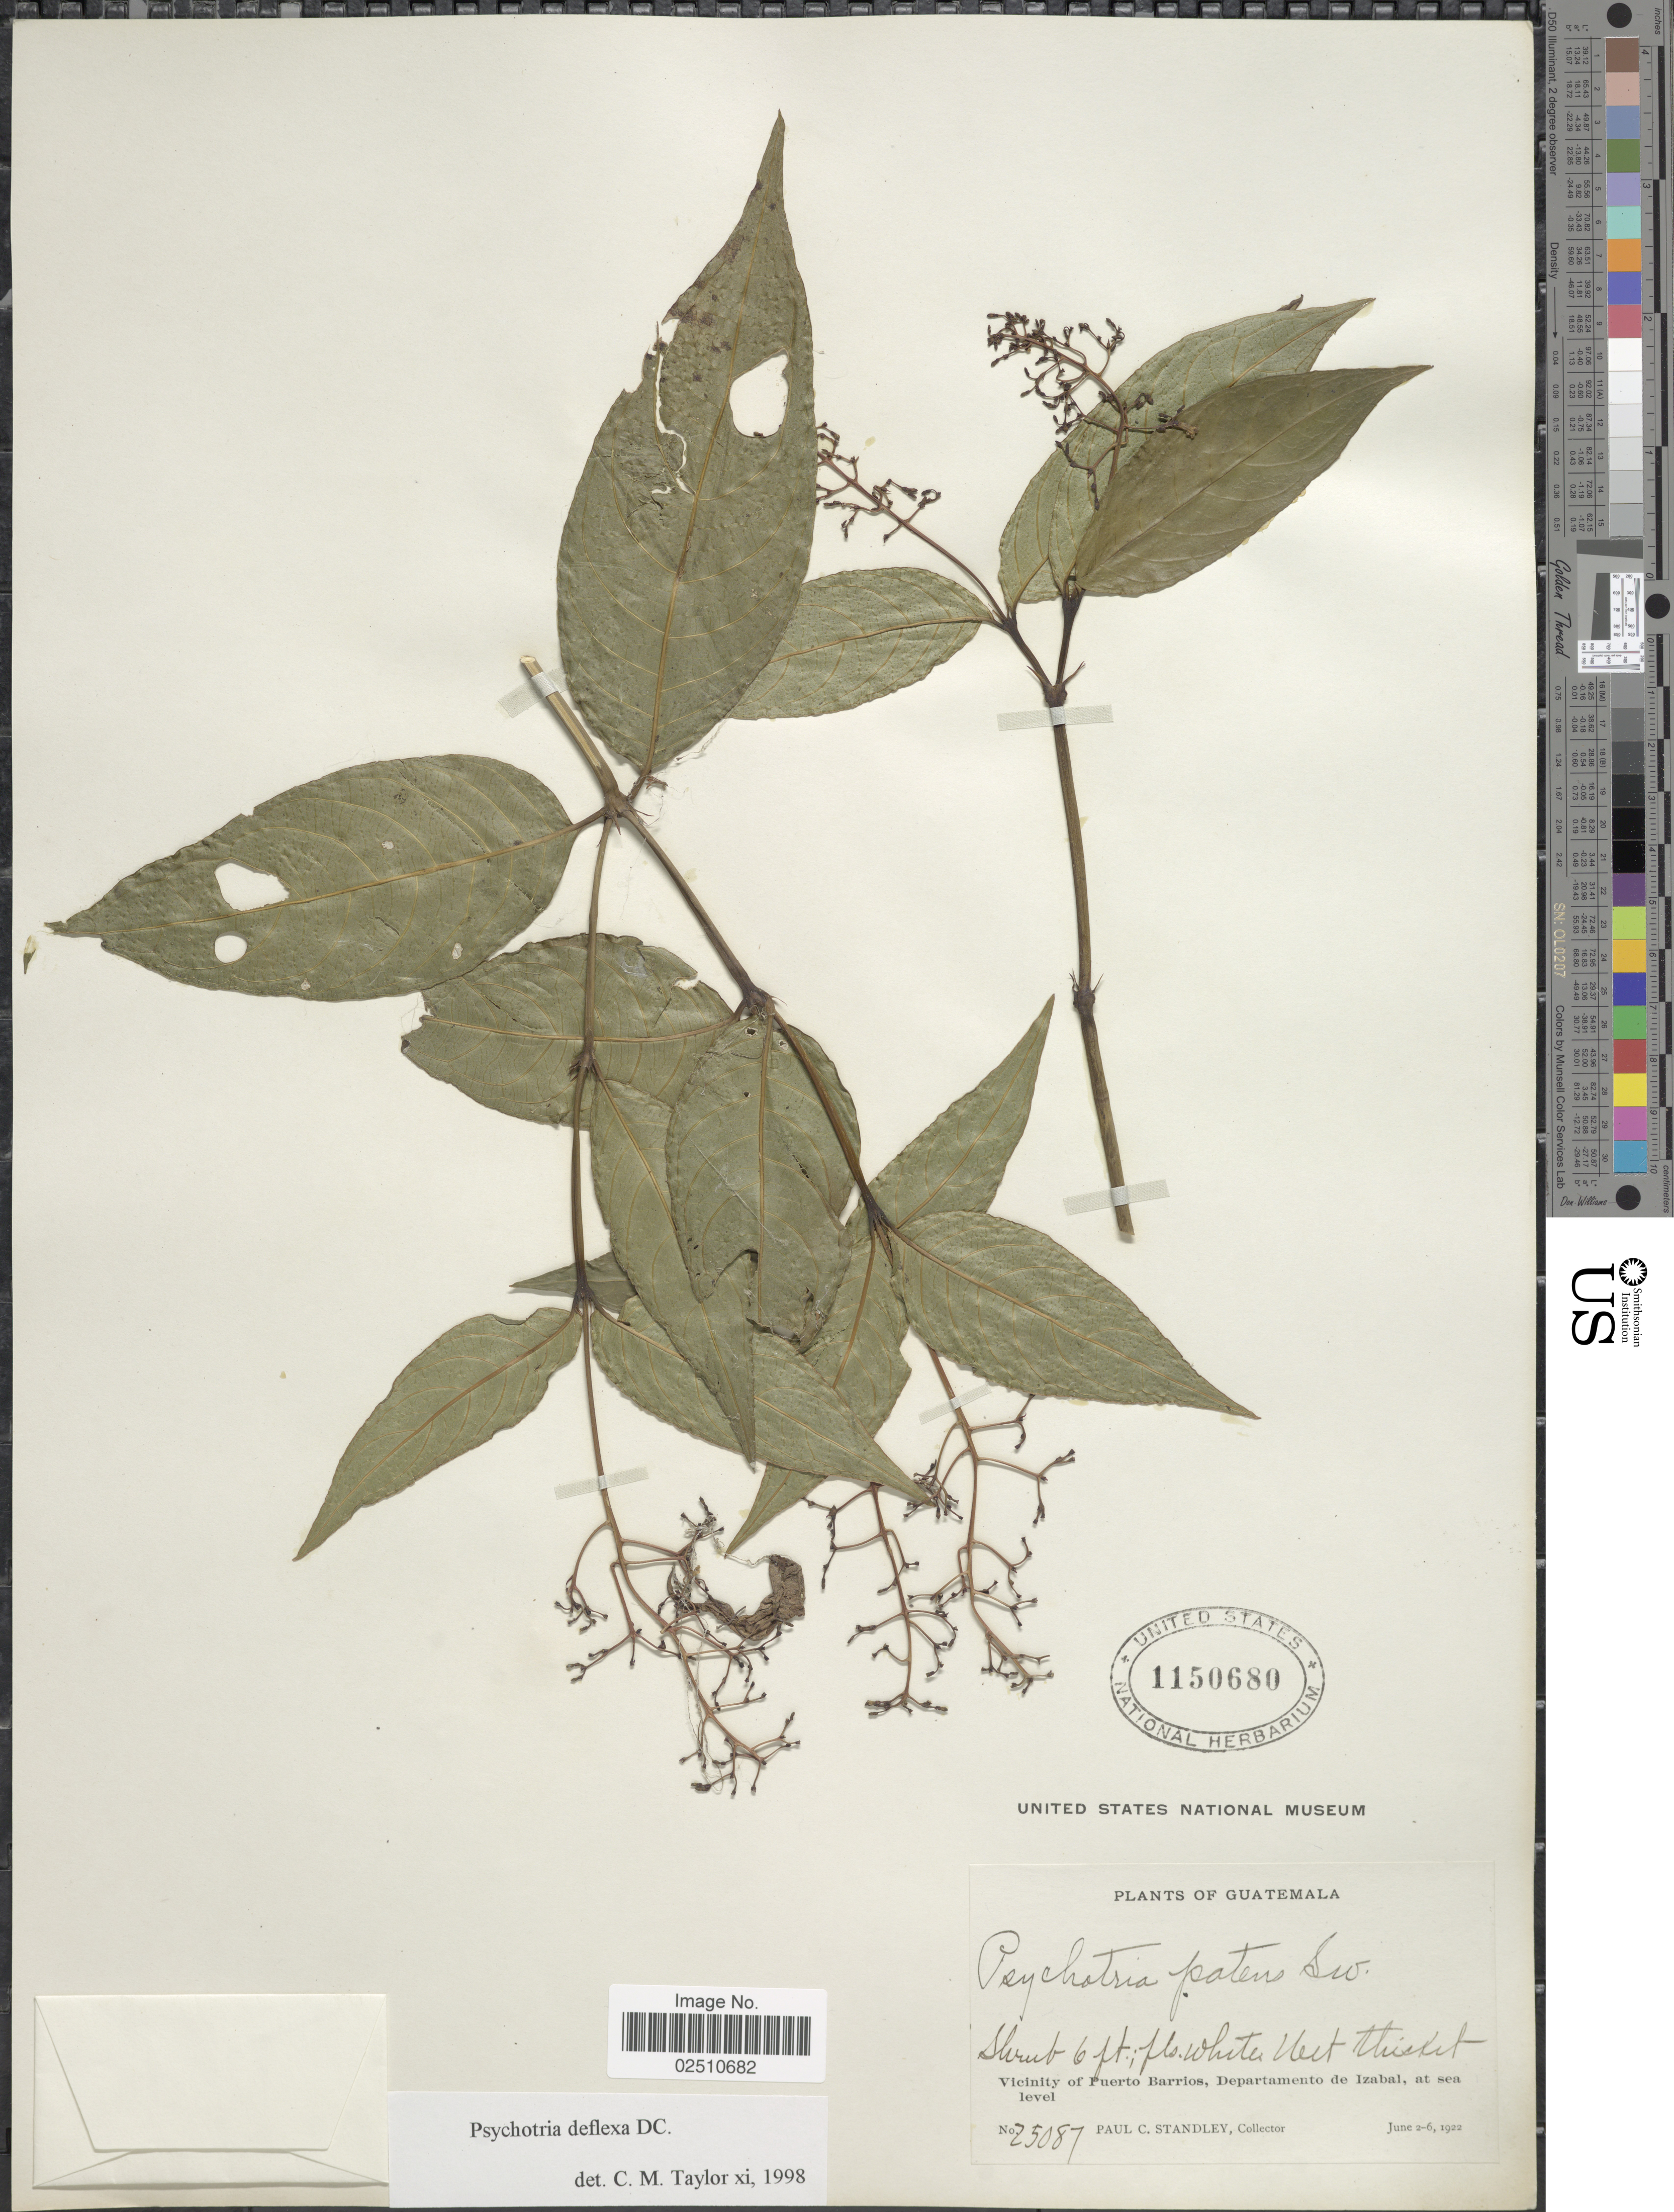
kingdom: Plantae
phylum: Tracheophyta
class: Magnoliopsida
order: Gentianales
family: Rubiaceae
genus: Psychotria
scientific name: Psychotria deflexa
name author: DC.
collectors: P. C. Standley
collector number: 25087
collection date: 1922-06-02/1922-06-06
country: Guatemala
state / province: Izabal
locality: Vicinity of Puerto Barrios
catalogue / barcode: US 1150680